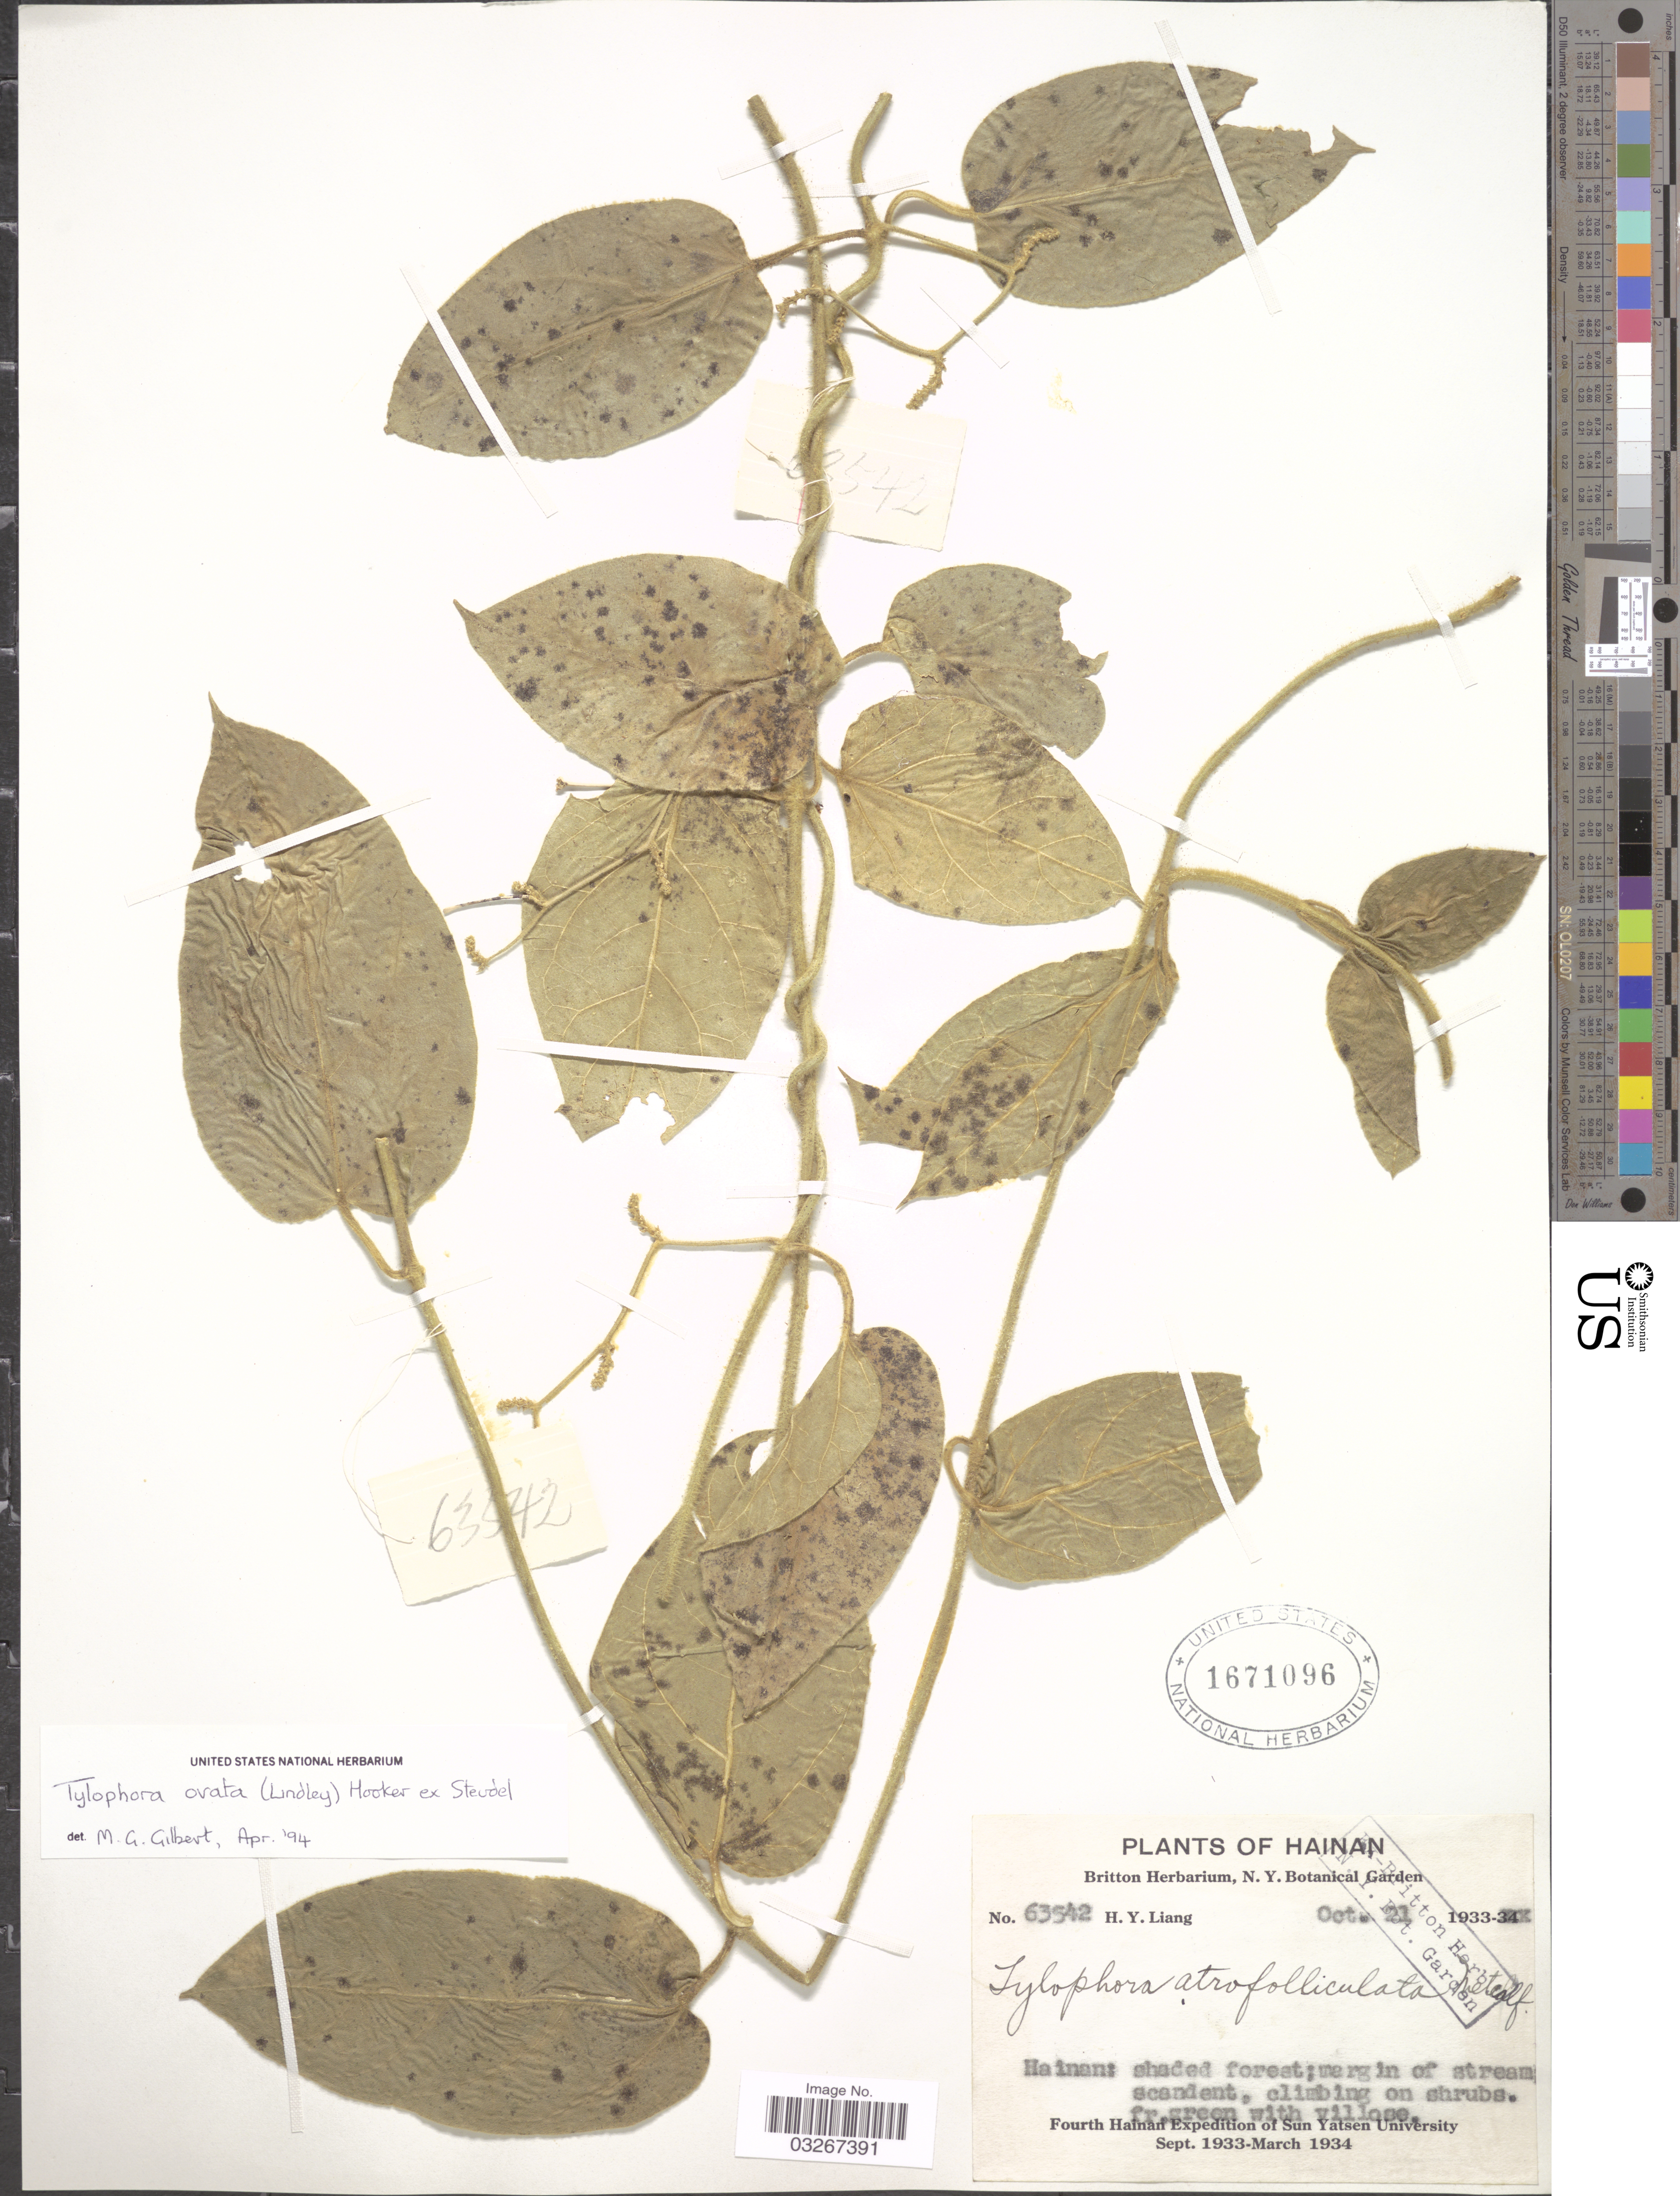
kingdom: Plantae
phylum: Tracheophyta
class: Magnoliopsida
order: Gentianales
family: Apocynaceae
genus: Tylophora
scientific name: Tylophora ovata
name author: Hook. ex Steud.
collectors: H. Y. Liang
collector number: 63542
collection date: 1933-10-21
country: China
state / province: Hainan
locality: Shaded forest; margin of stream scandent.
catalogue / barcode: US 1671096